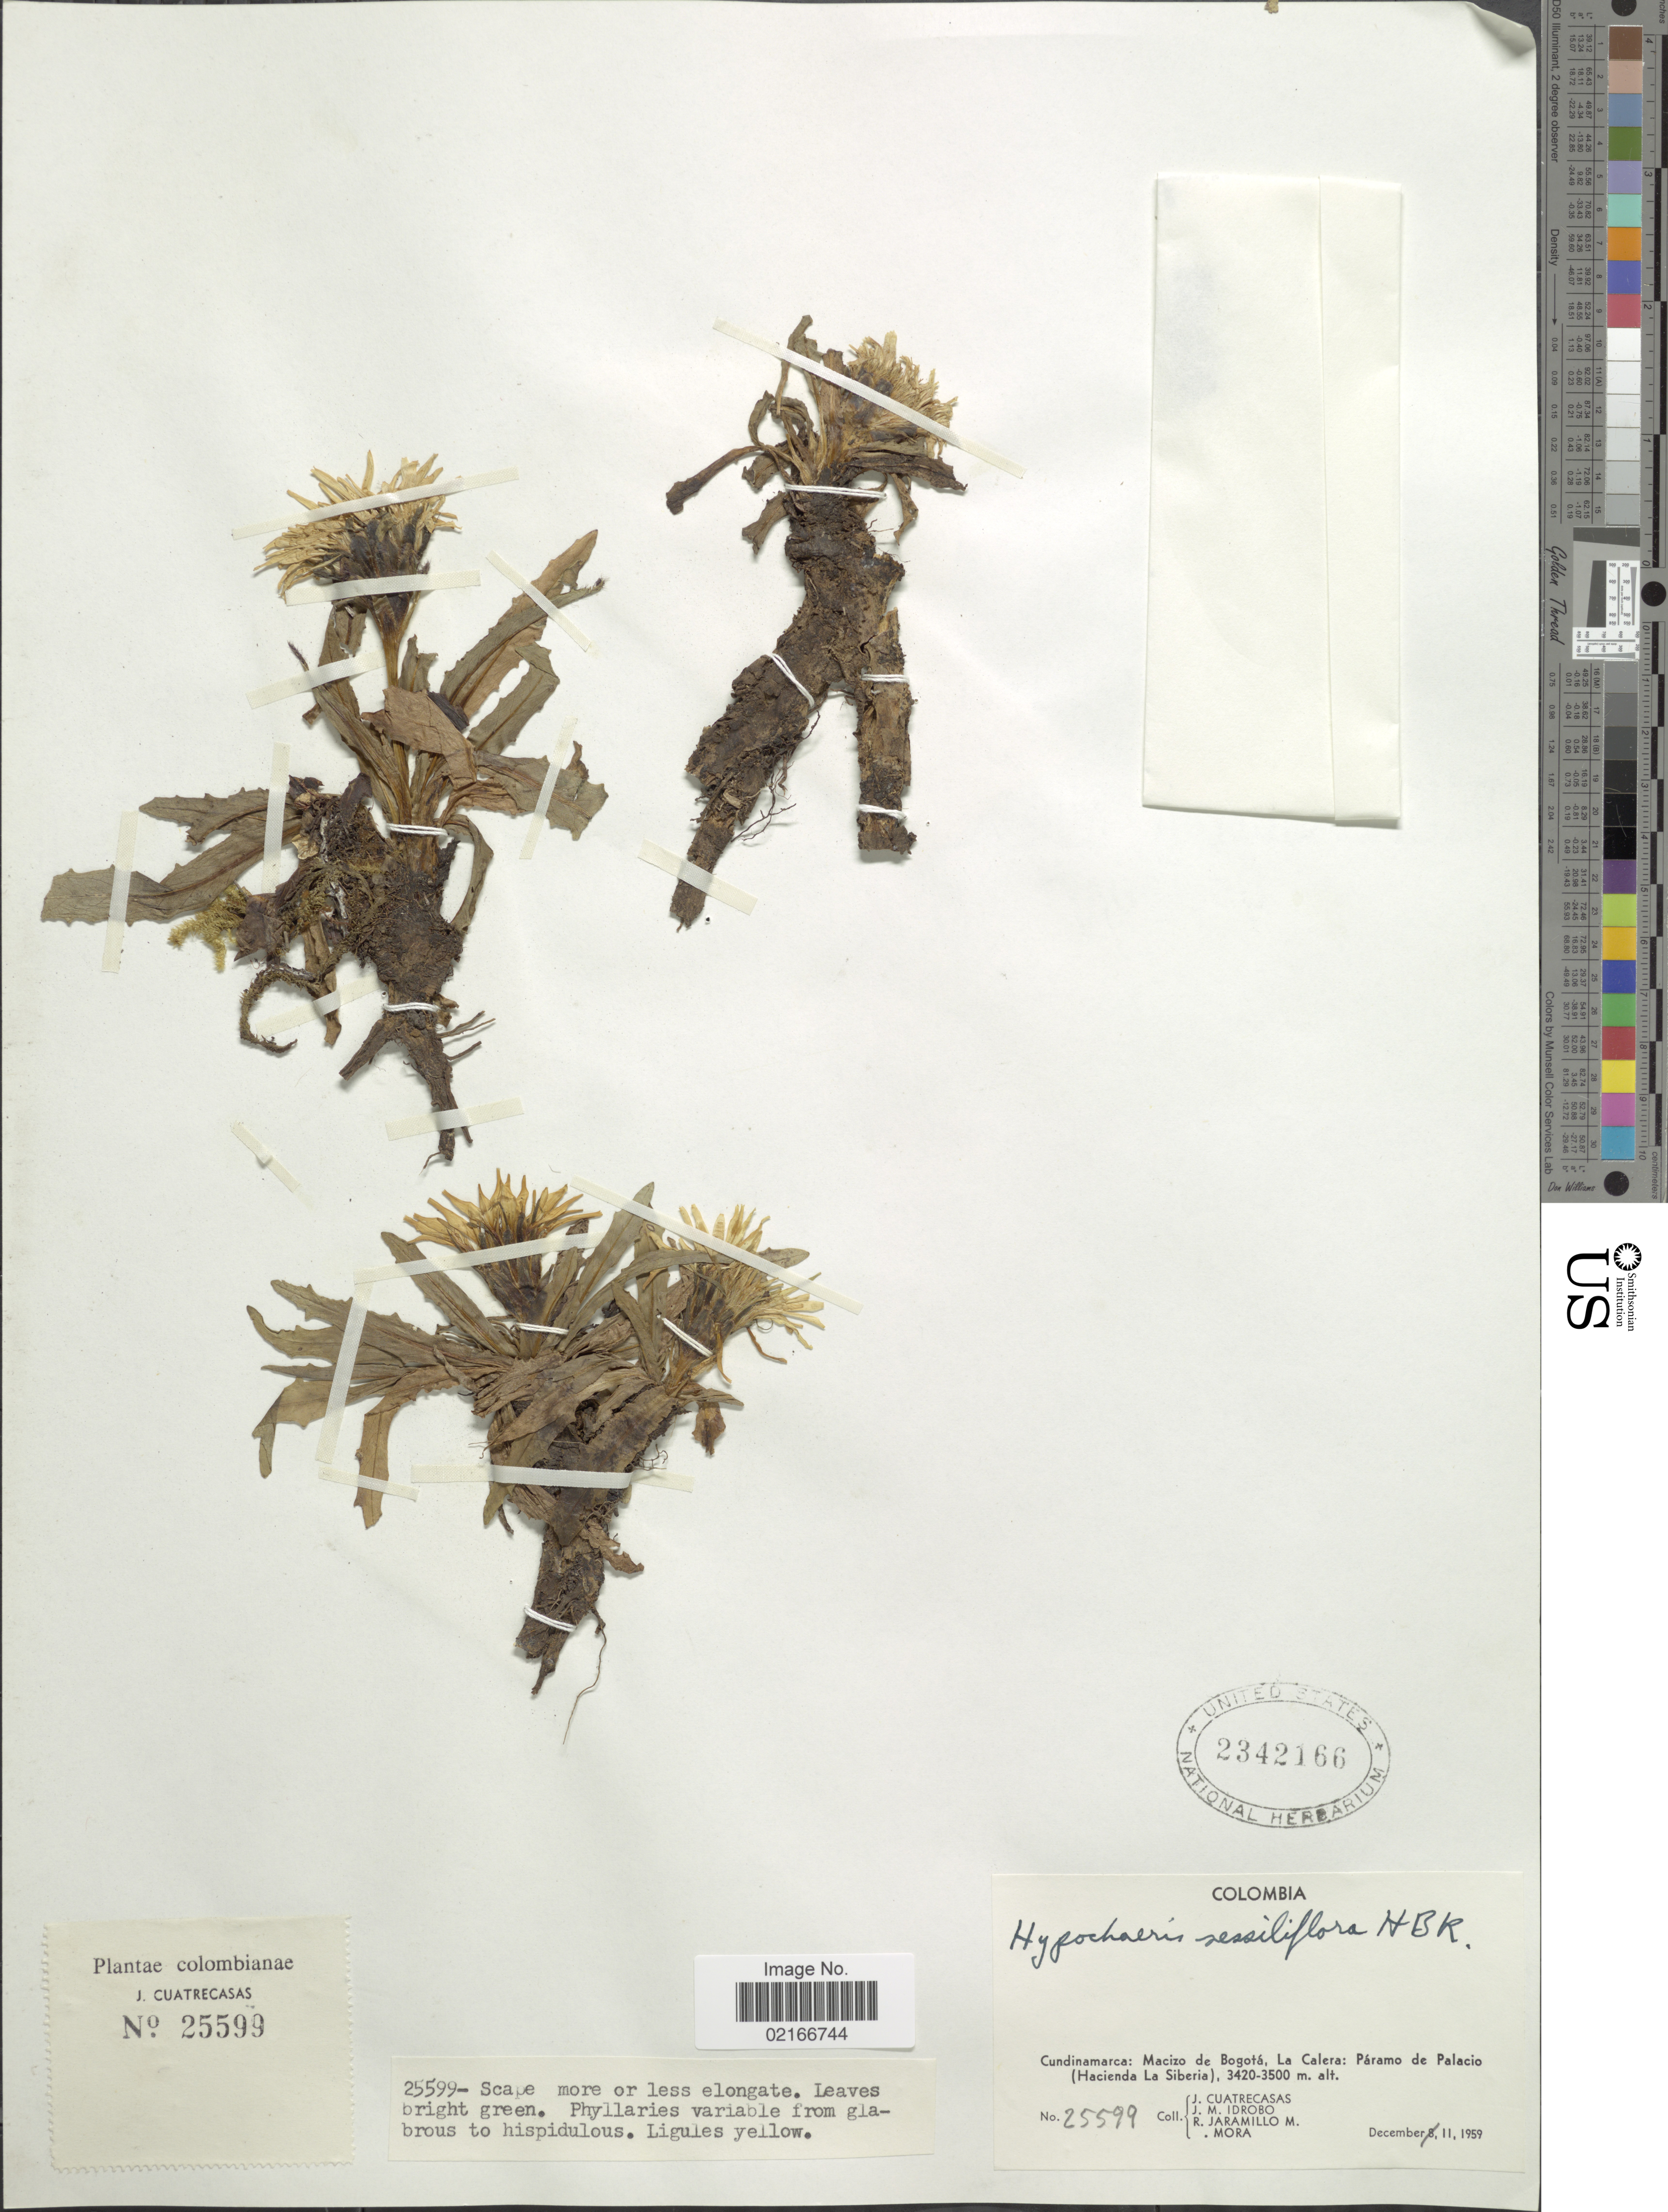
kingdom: Plantae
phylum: Tracheophyta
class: Magnoliopsida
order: Asterales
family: Asteraceae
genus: Hypochaeris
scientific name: Hypochaeris sessiflora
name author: Kunth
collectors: J. Cuatrecasas, J. M. Idrobo, R. Jaramillo M. & Mora, --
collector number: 25599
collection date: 1959-12-11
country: Colombia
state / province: Cundinamarca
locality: Macizo de Bogotá, La Calera: Páramo de Palacio (Hacienda La Siberia)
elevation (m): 3420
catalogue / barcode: US 2342166